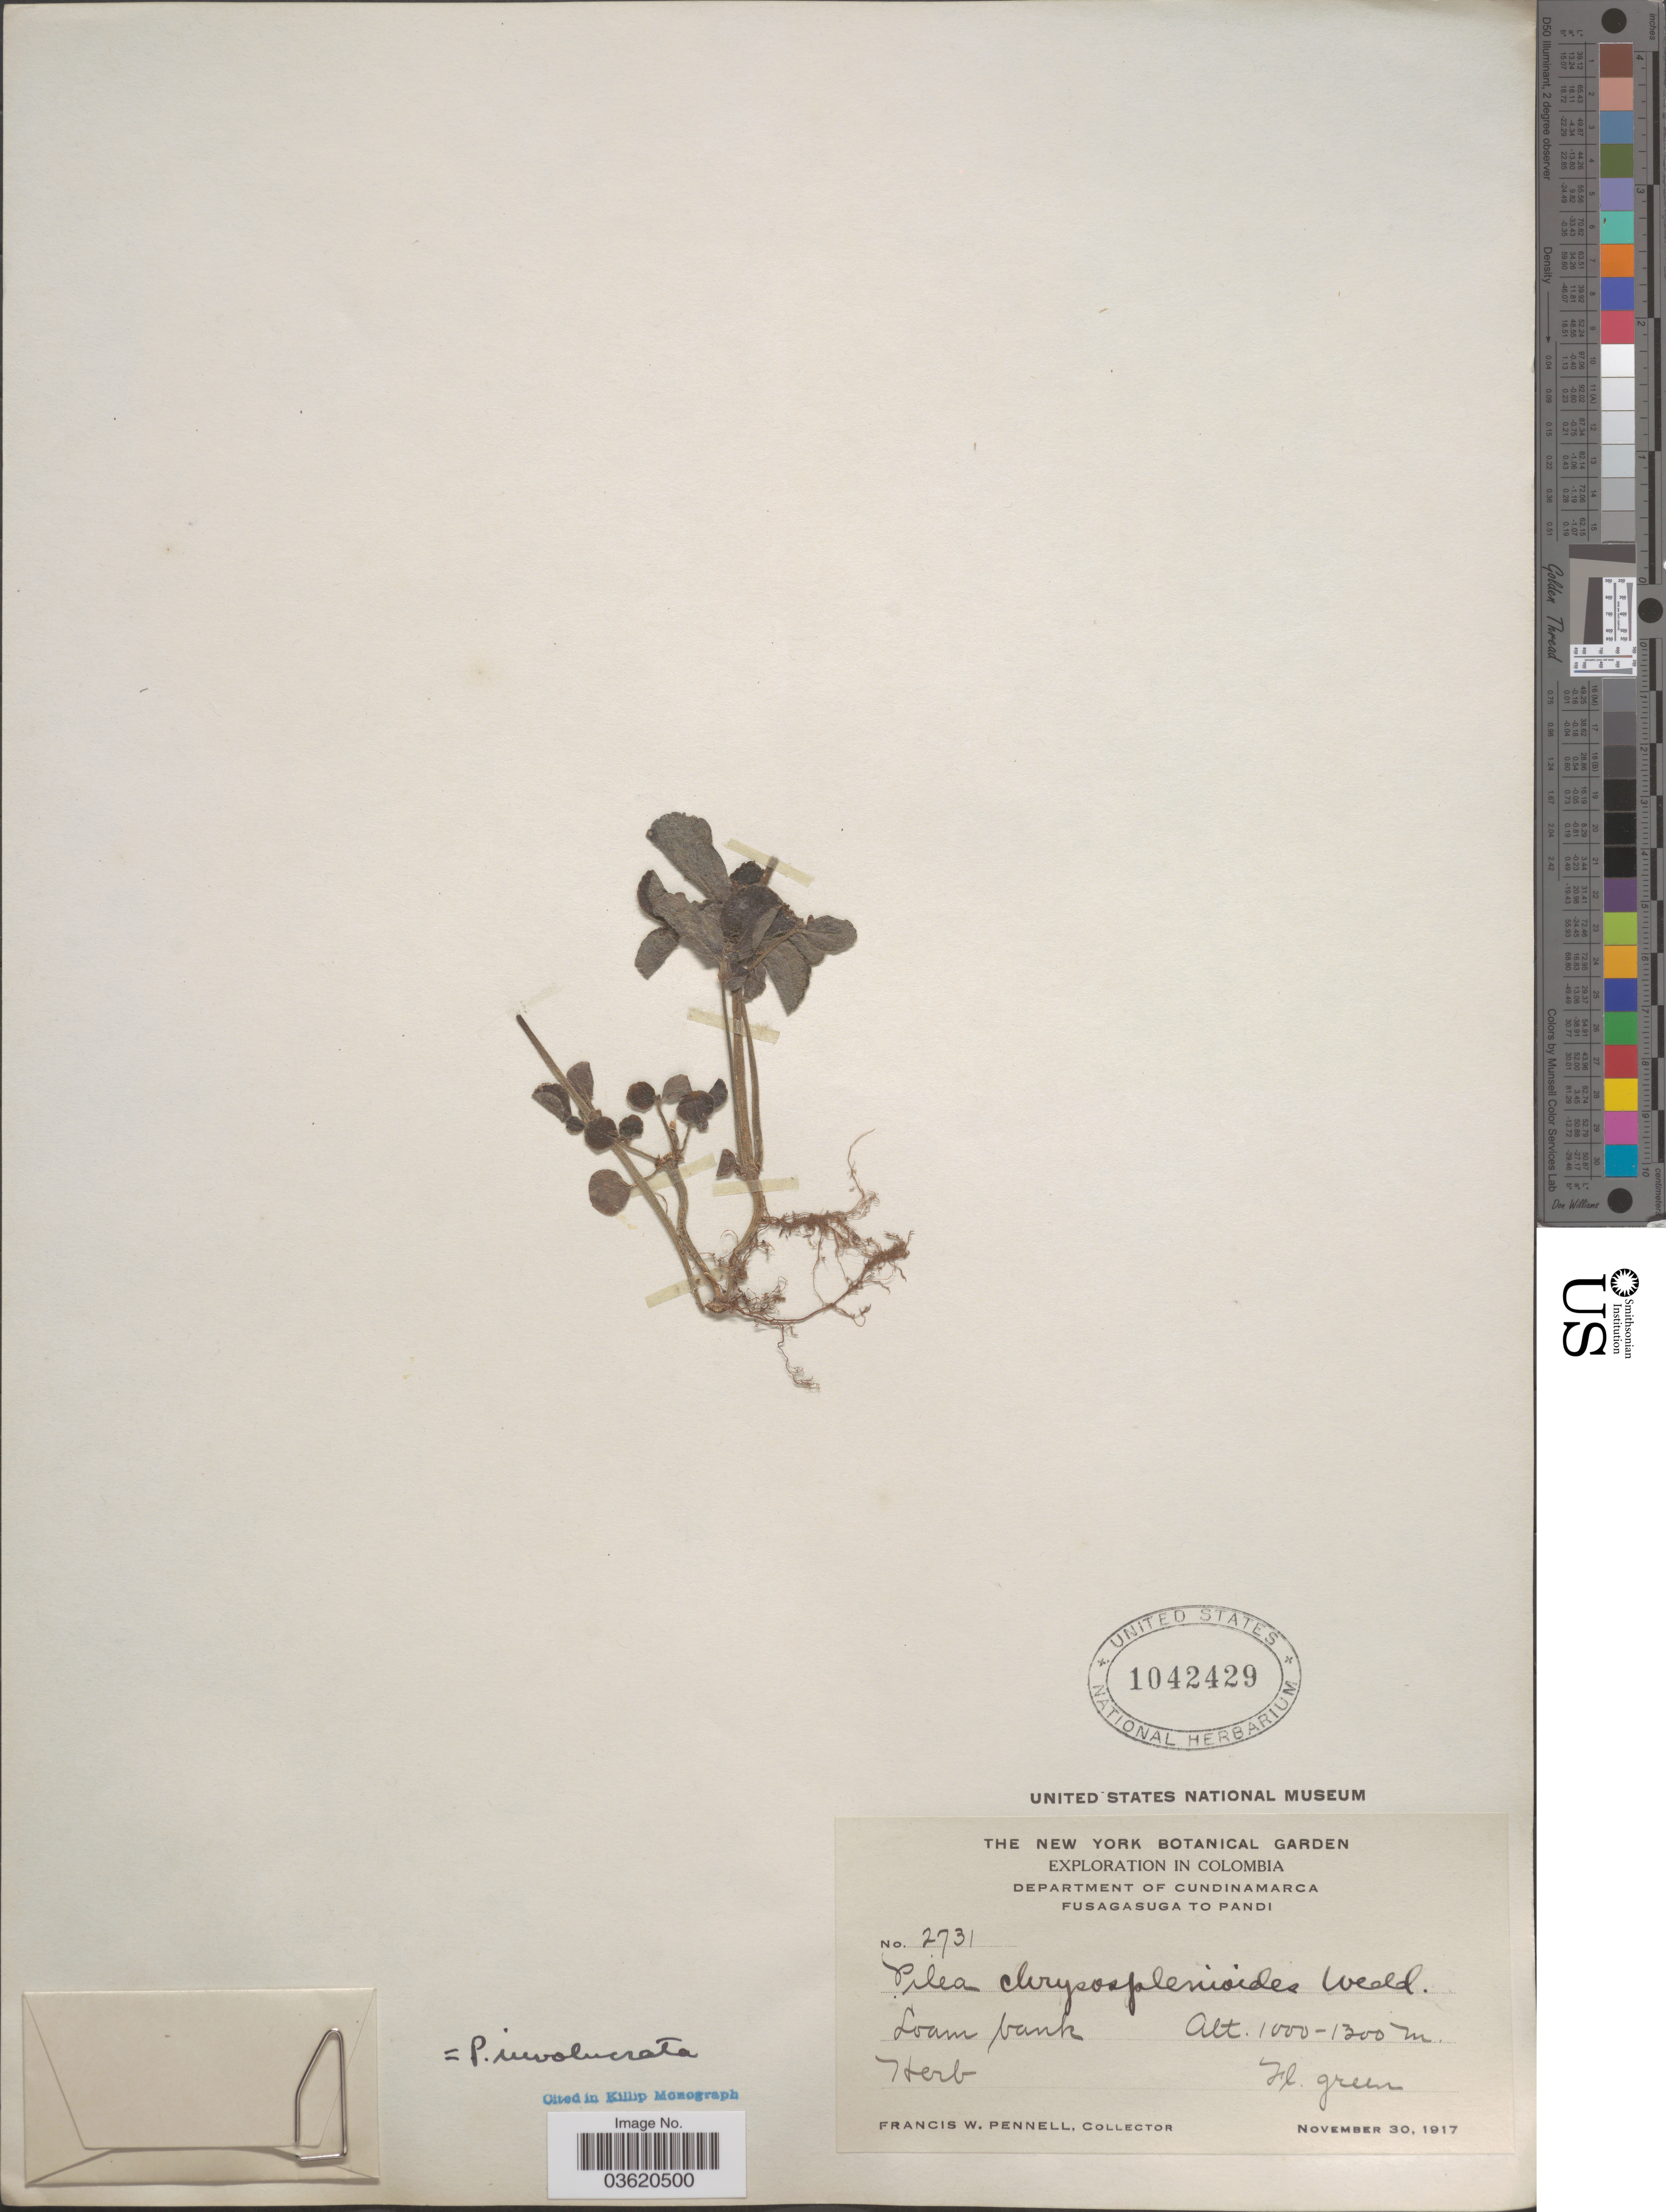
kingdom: Plantae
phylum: Tracheophyta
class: Magnoliopsida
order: Rosales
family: Urticaceae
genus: Pilea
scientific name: Pilea involucrata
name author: Urb.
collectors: F. W. Pennell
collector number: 2731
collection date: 1917-11-30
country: Colombia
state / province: Cundinamarca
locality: Department of Cundinamarca. Fusagasuga to Pandi.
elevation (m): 1000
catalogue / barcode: US 1042429